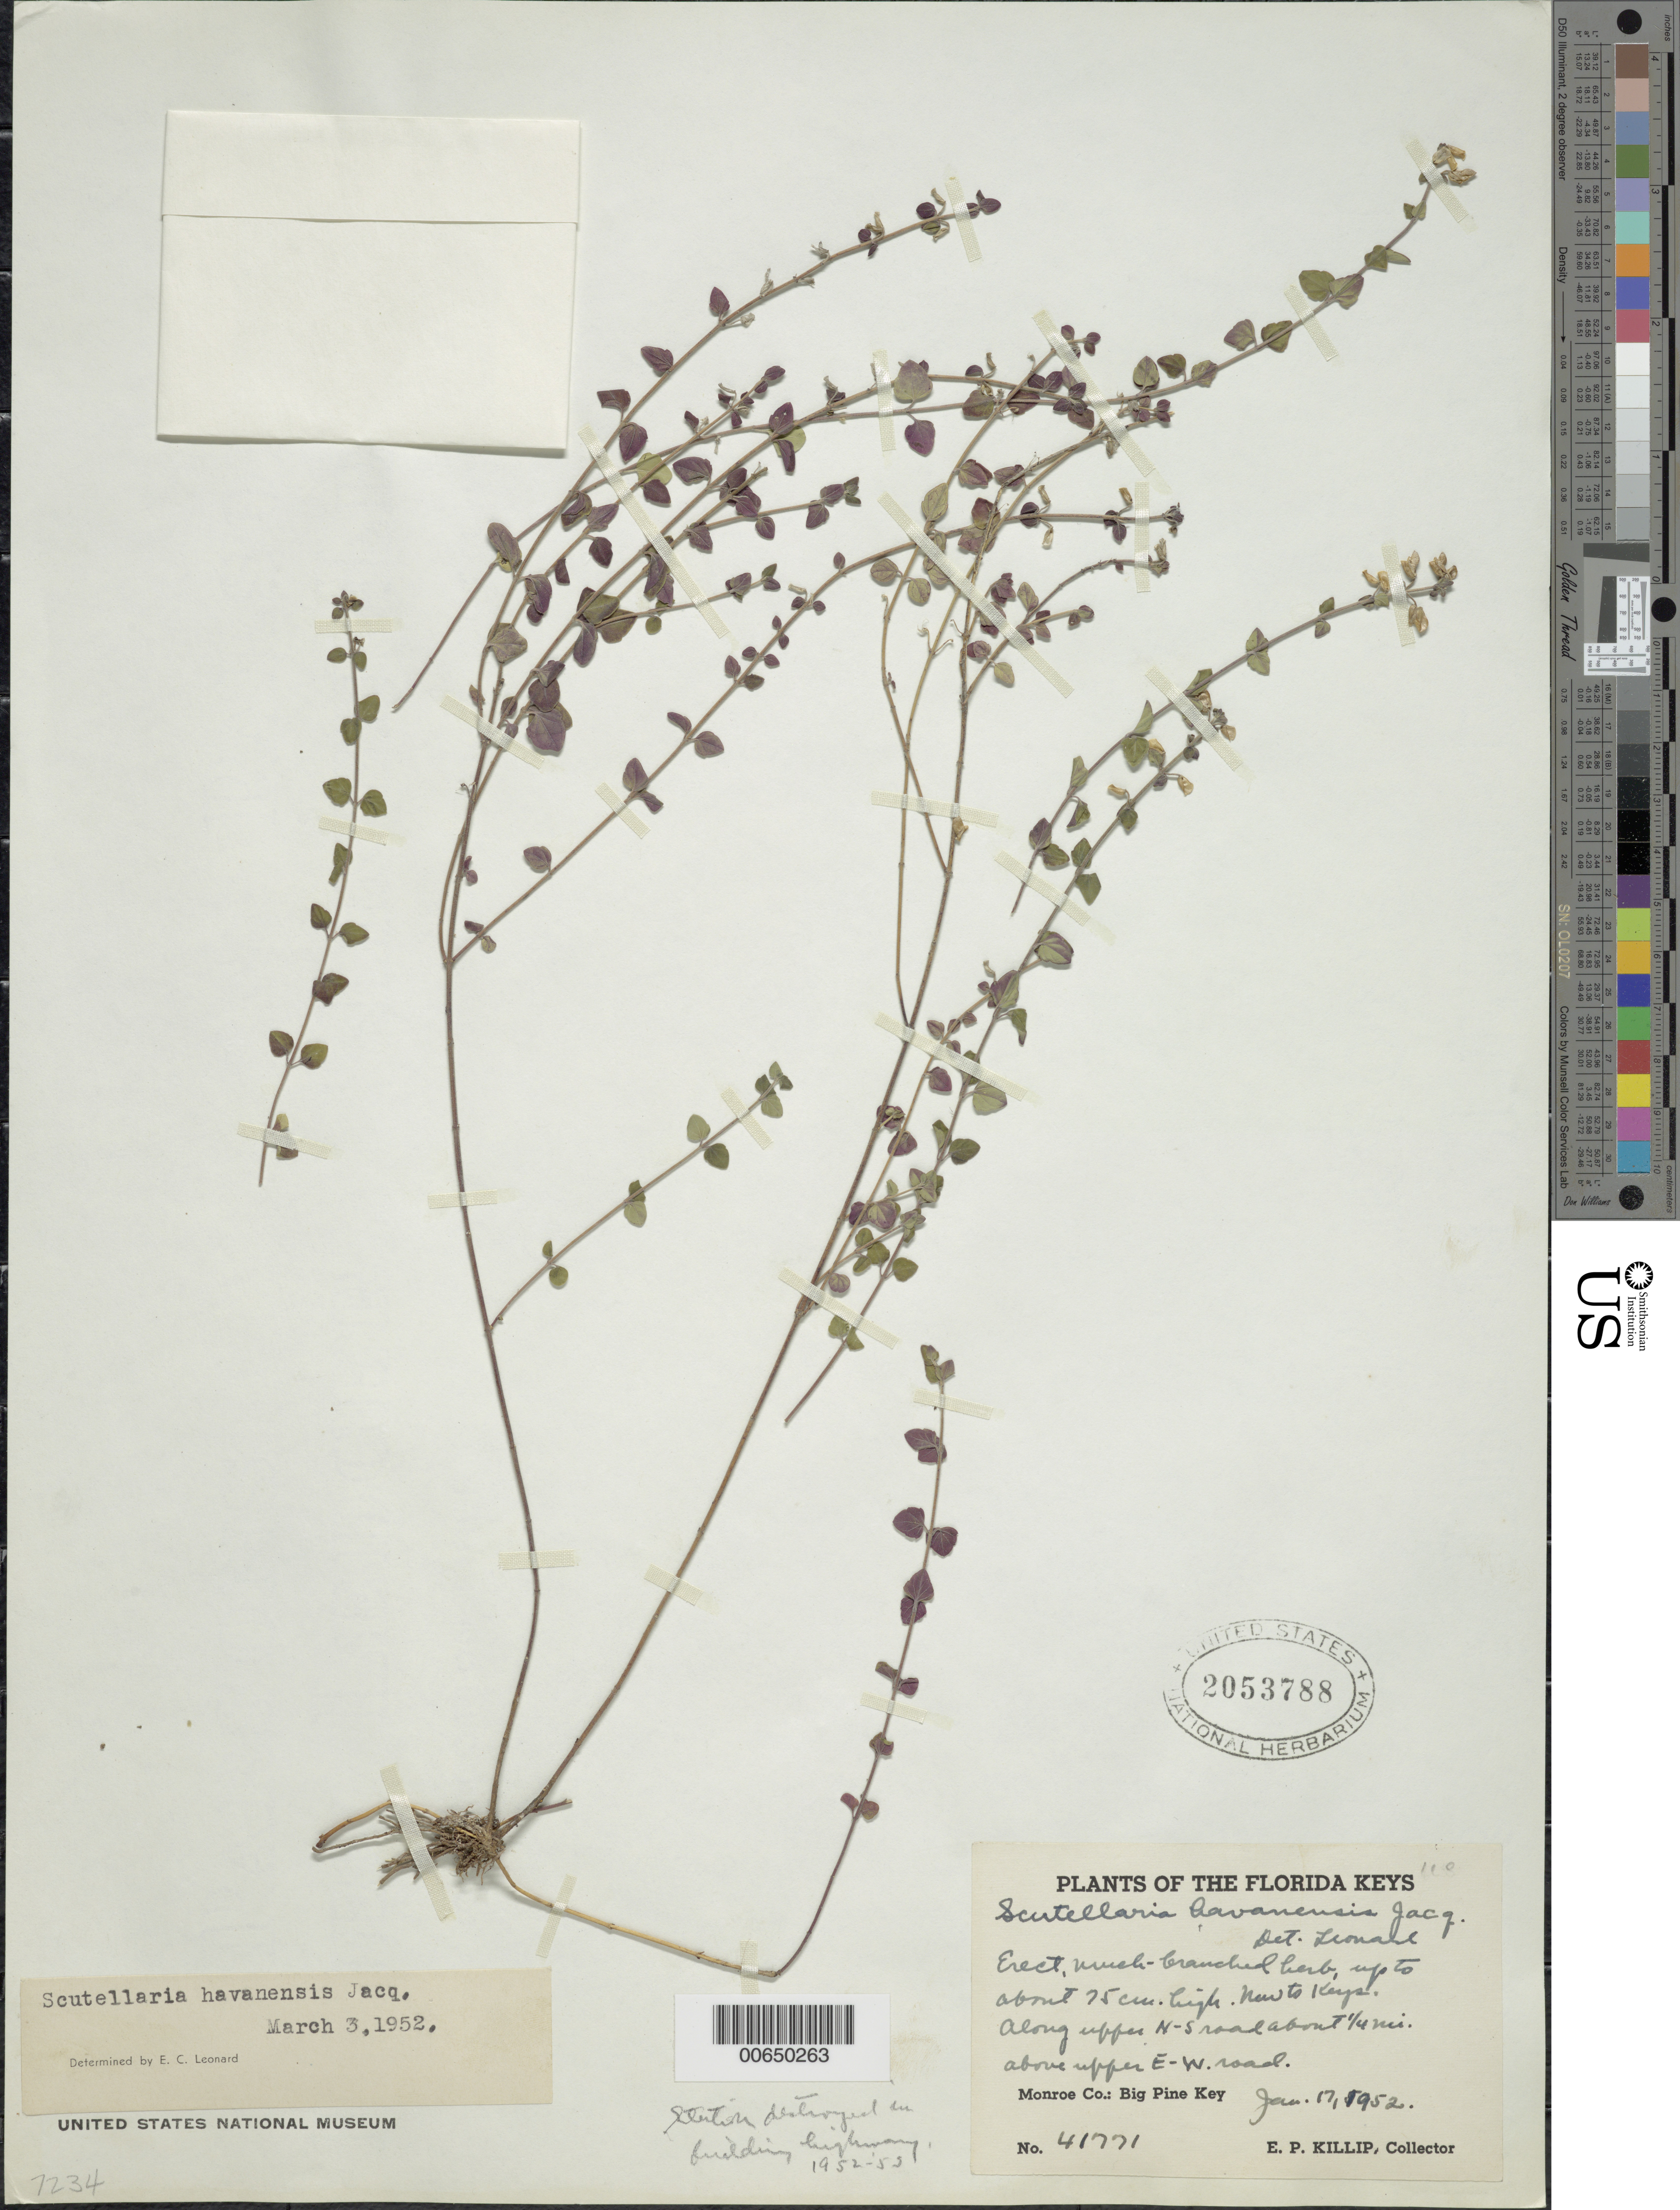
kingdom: Plantae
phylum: Tracheophyta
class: Magnoliopsida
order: Lamiales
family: Lamiaceae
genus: Scutellaria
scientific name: Scutellaria havanensis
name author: Jacq.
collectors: E. P. Killip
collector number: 41771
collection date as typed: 17 Jan 1952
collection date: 1952-01-17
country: United States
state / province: Florida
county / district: Monroe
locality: Along upper N-S road about 1/4 mile above E-W road. Big Pine Key.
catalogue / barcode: US 2053788